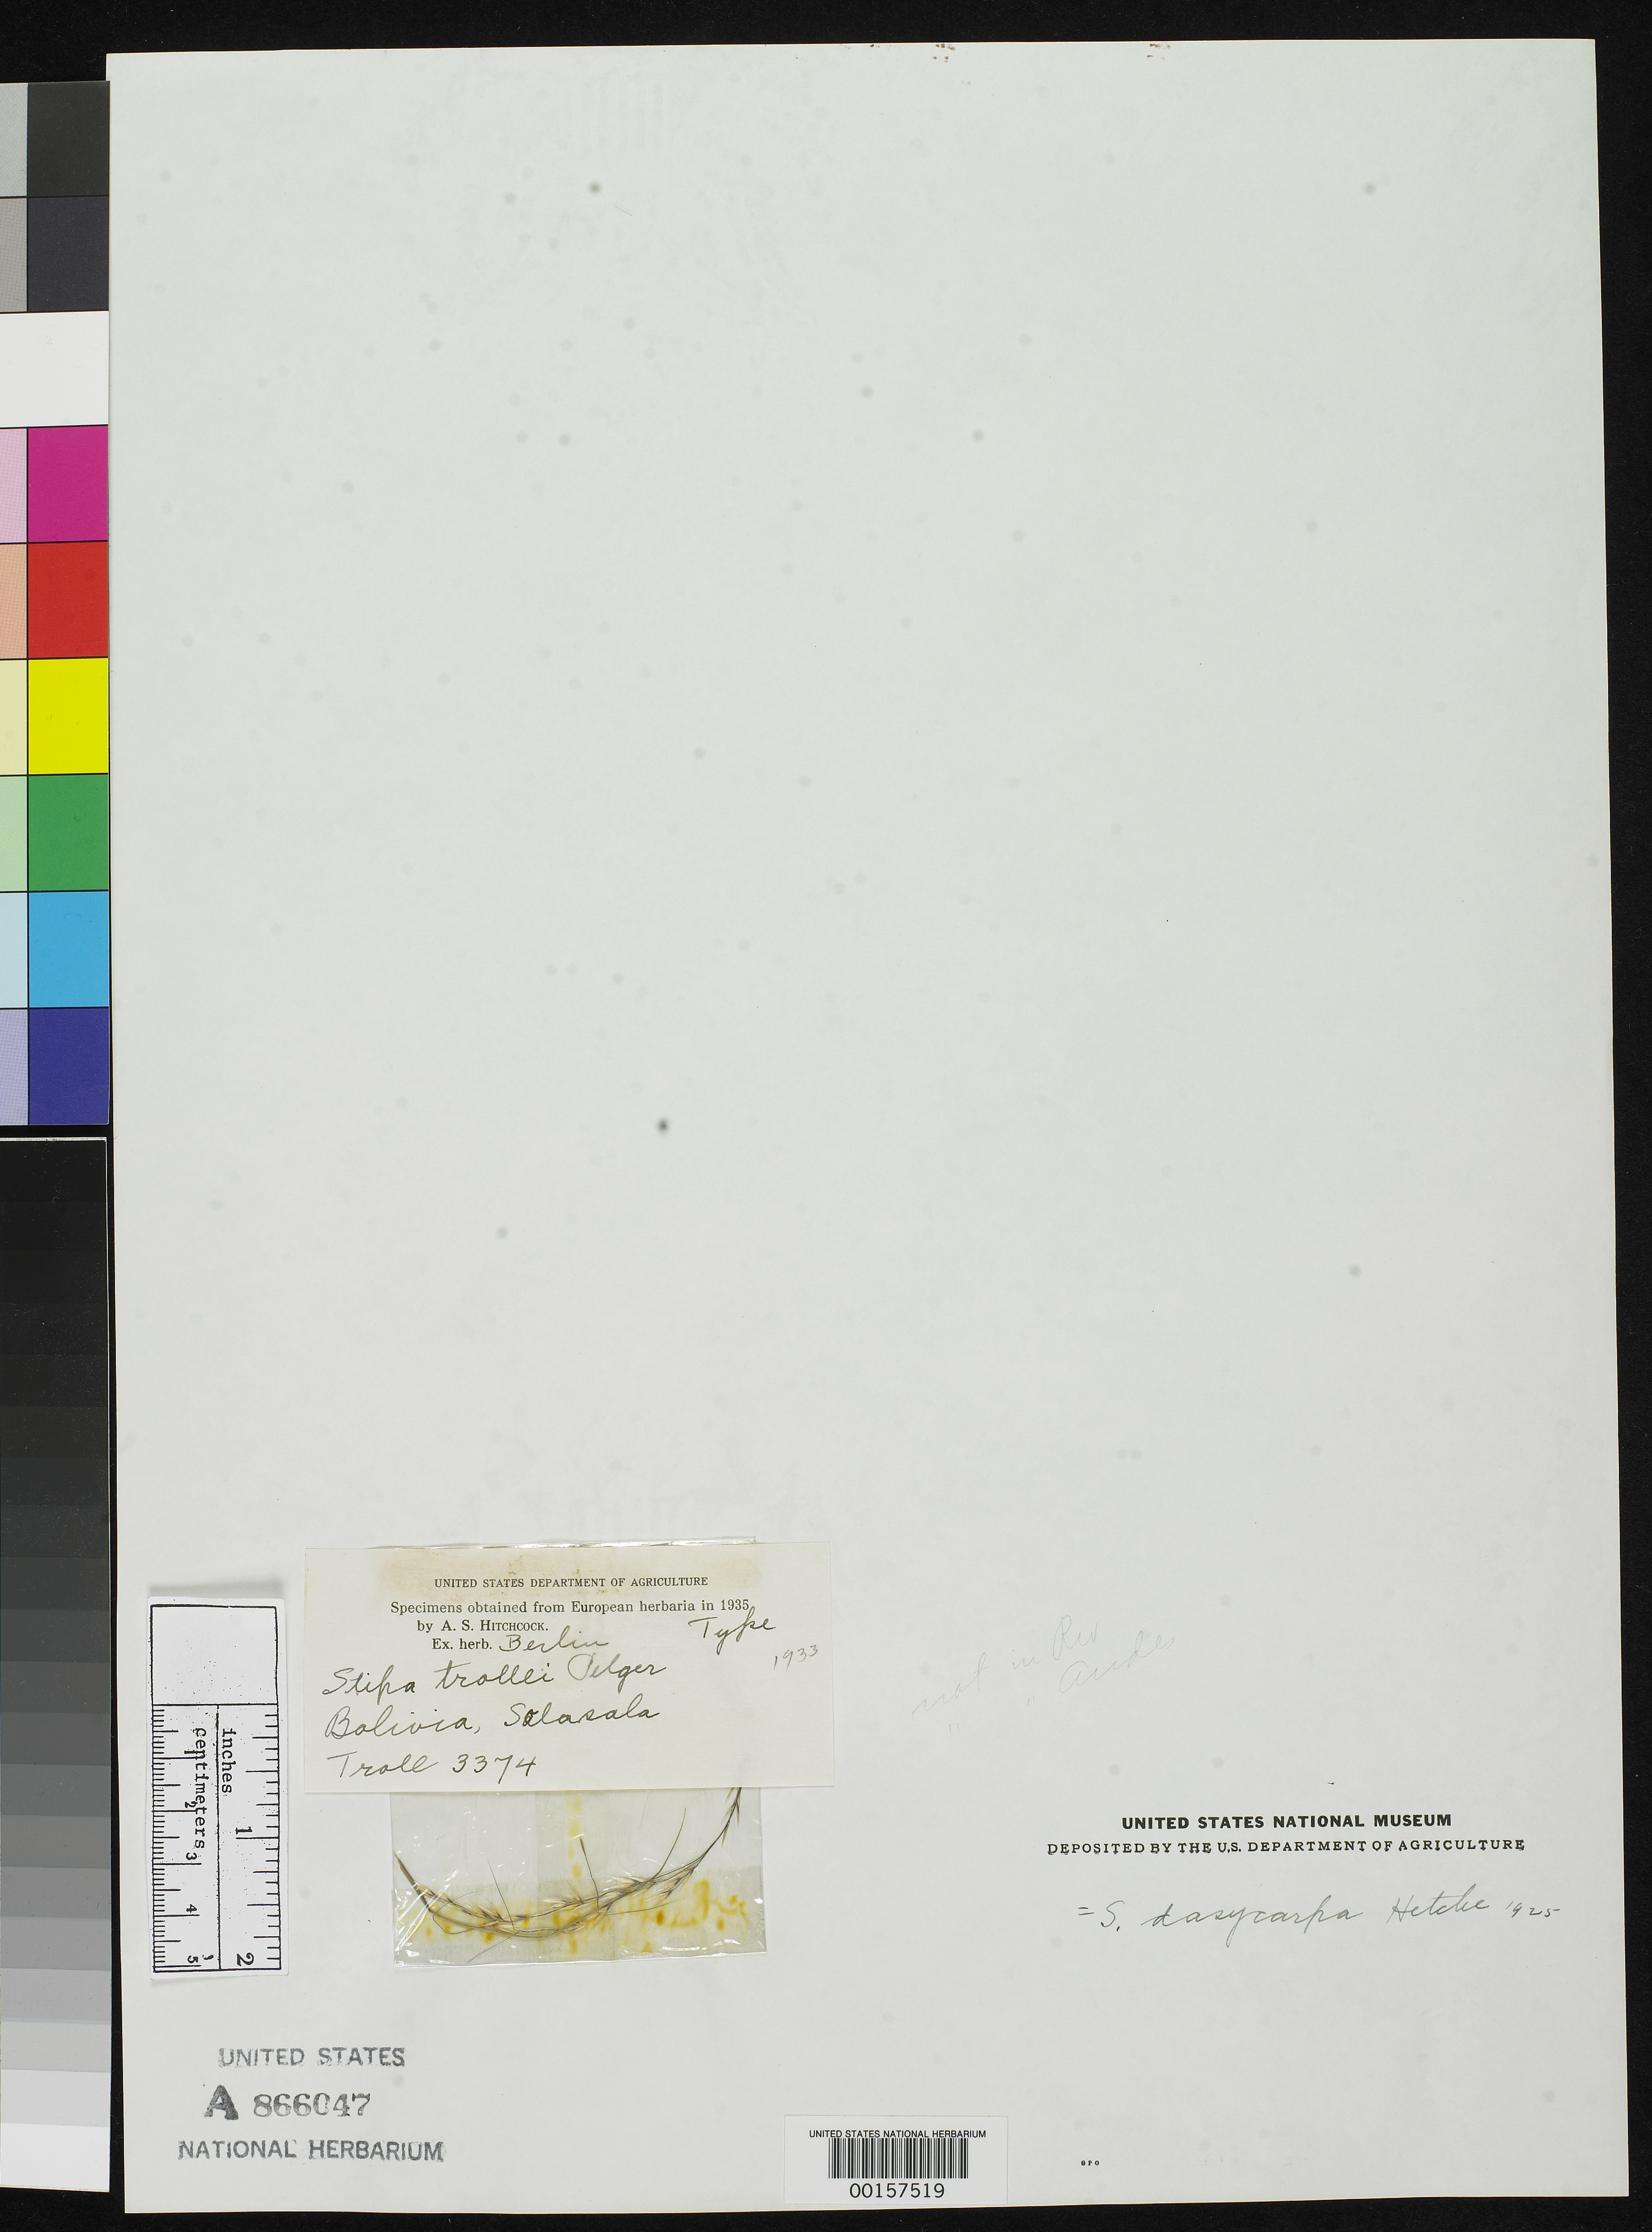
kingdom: Plantae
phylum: Tracheophyta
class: Liliopsida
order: Poales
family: Poaceae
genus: Stipa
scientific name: Stipa trollii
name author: Pilg.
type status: Type Fragment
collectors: C. Troll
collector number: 3374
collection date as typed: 1927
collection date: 1927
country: Bolivia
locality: Solasala-Tasnapalca.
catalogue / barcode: US 866047A